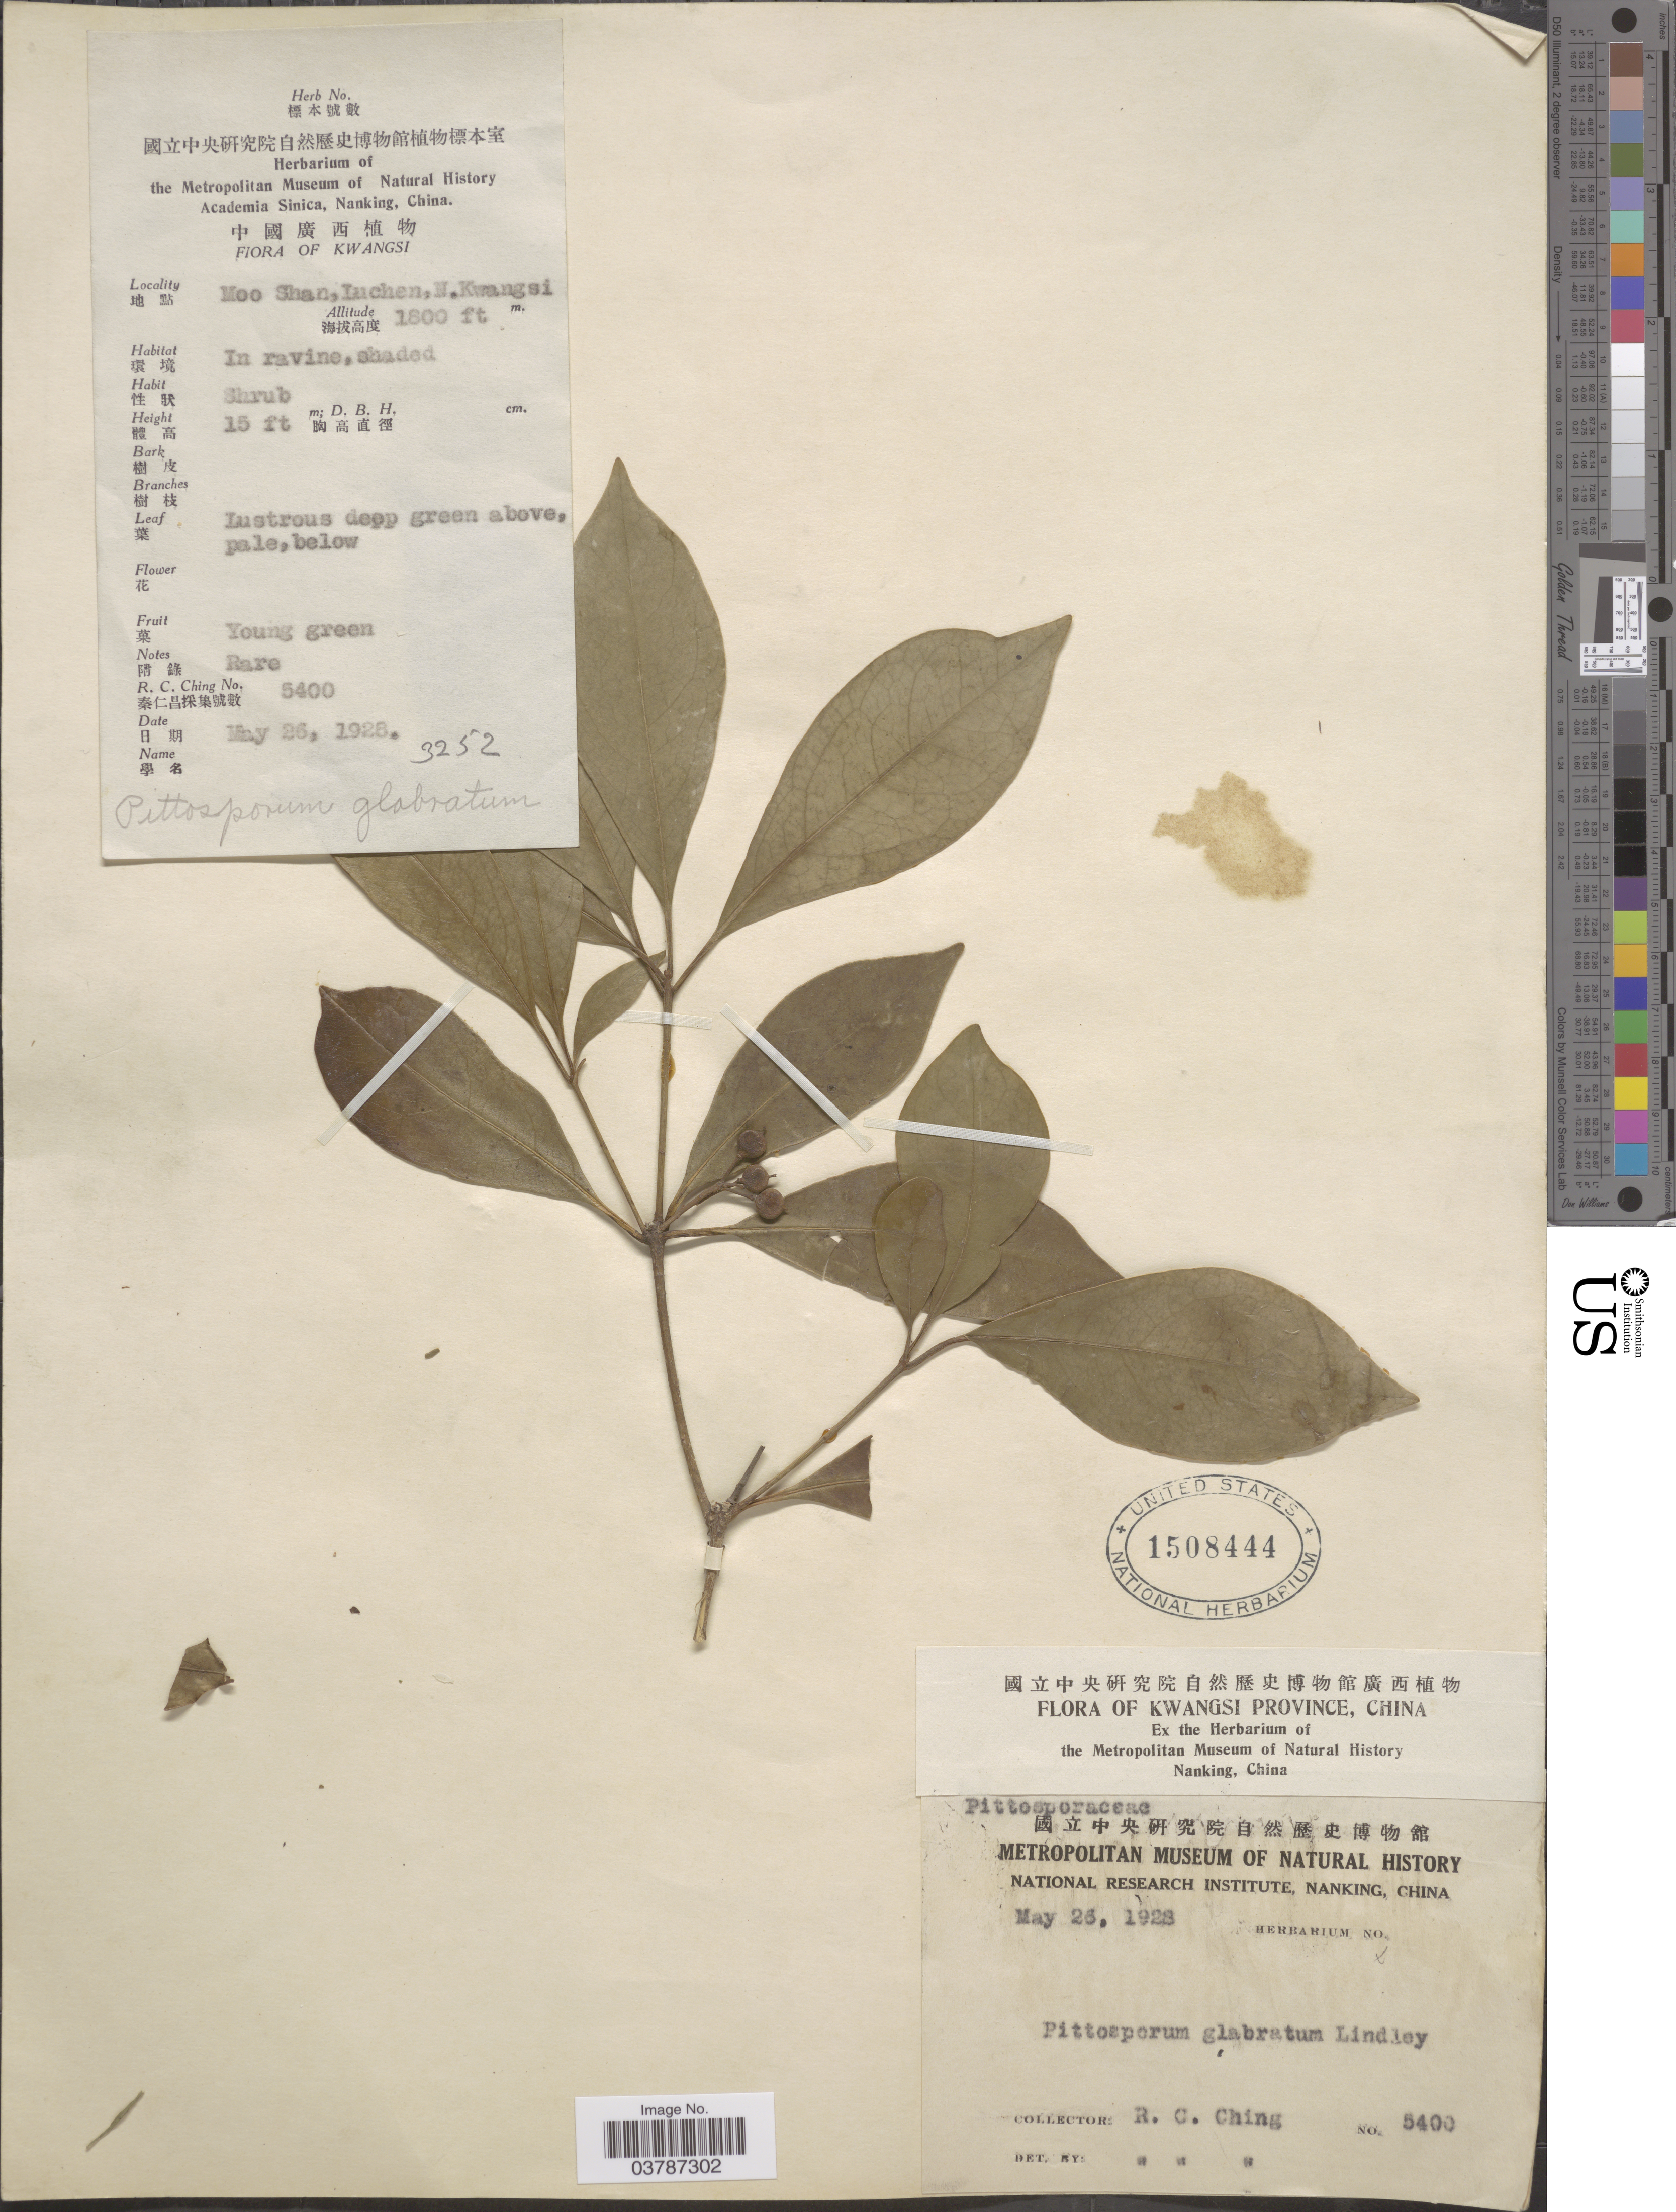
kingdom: Plantae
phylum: Tracheophyta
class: Magnoliopsida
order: Apiales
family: Pittosporaceae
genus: Pittosporum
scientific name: Pittosporum sp.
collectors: R. C. Ching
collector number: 5400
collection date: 1928-05-26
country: China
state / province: Guangxi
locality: Kwangsi. Moo Shan, Luchen, N. Kwangsi.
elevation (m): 549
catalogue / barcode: US 1508444